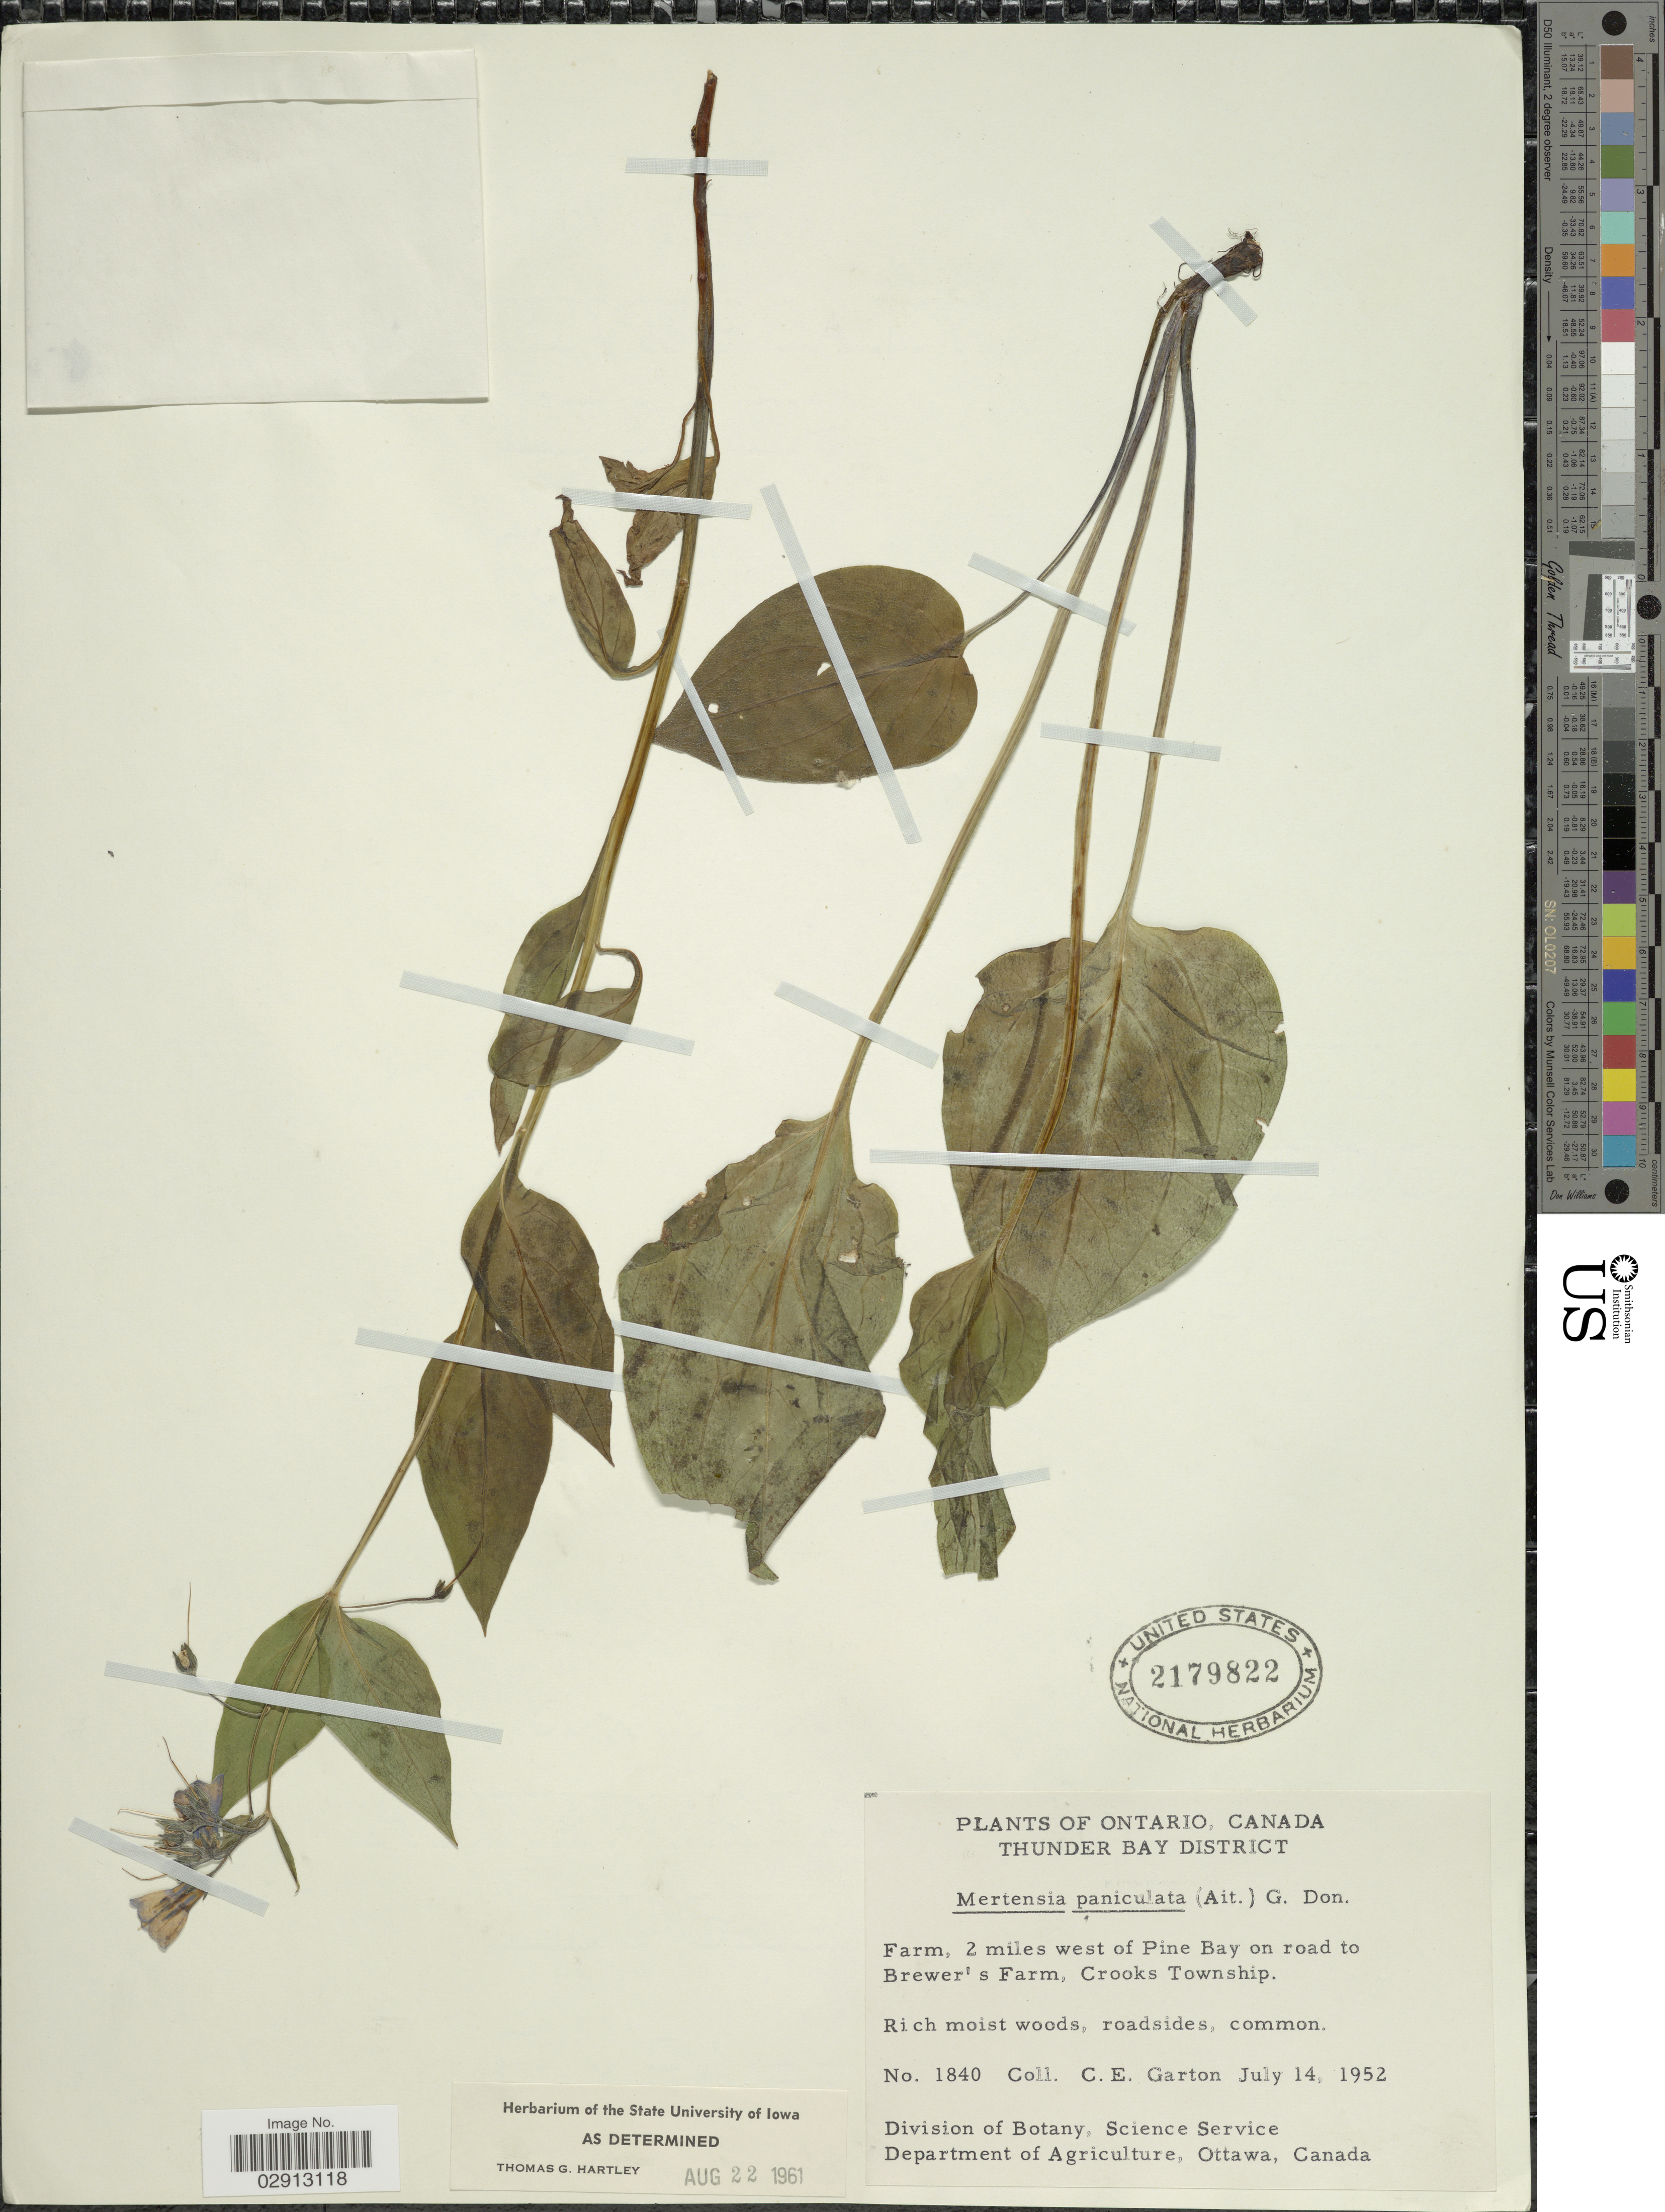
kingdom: Plantae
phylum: Tracheophyta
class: Magnoliopsida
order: Boraginales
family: Boraginaceae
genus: Mertensia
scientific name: Mertensia paniculata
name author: (Aiton) G. Don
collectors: C. E. Garton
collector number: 1840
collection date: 1952-07-14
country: Canada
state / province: Ontario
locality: Thunder Bay District. Farm, 2 miles west of Pine Bay on road to Brewer's Farm, Crooks Township.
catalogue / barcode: US 2179822